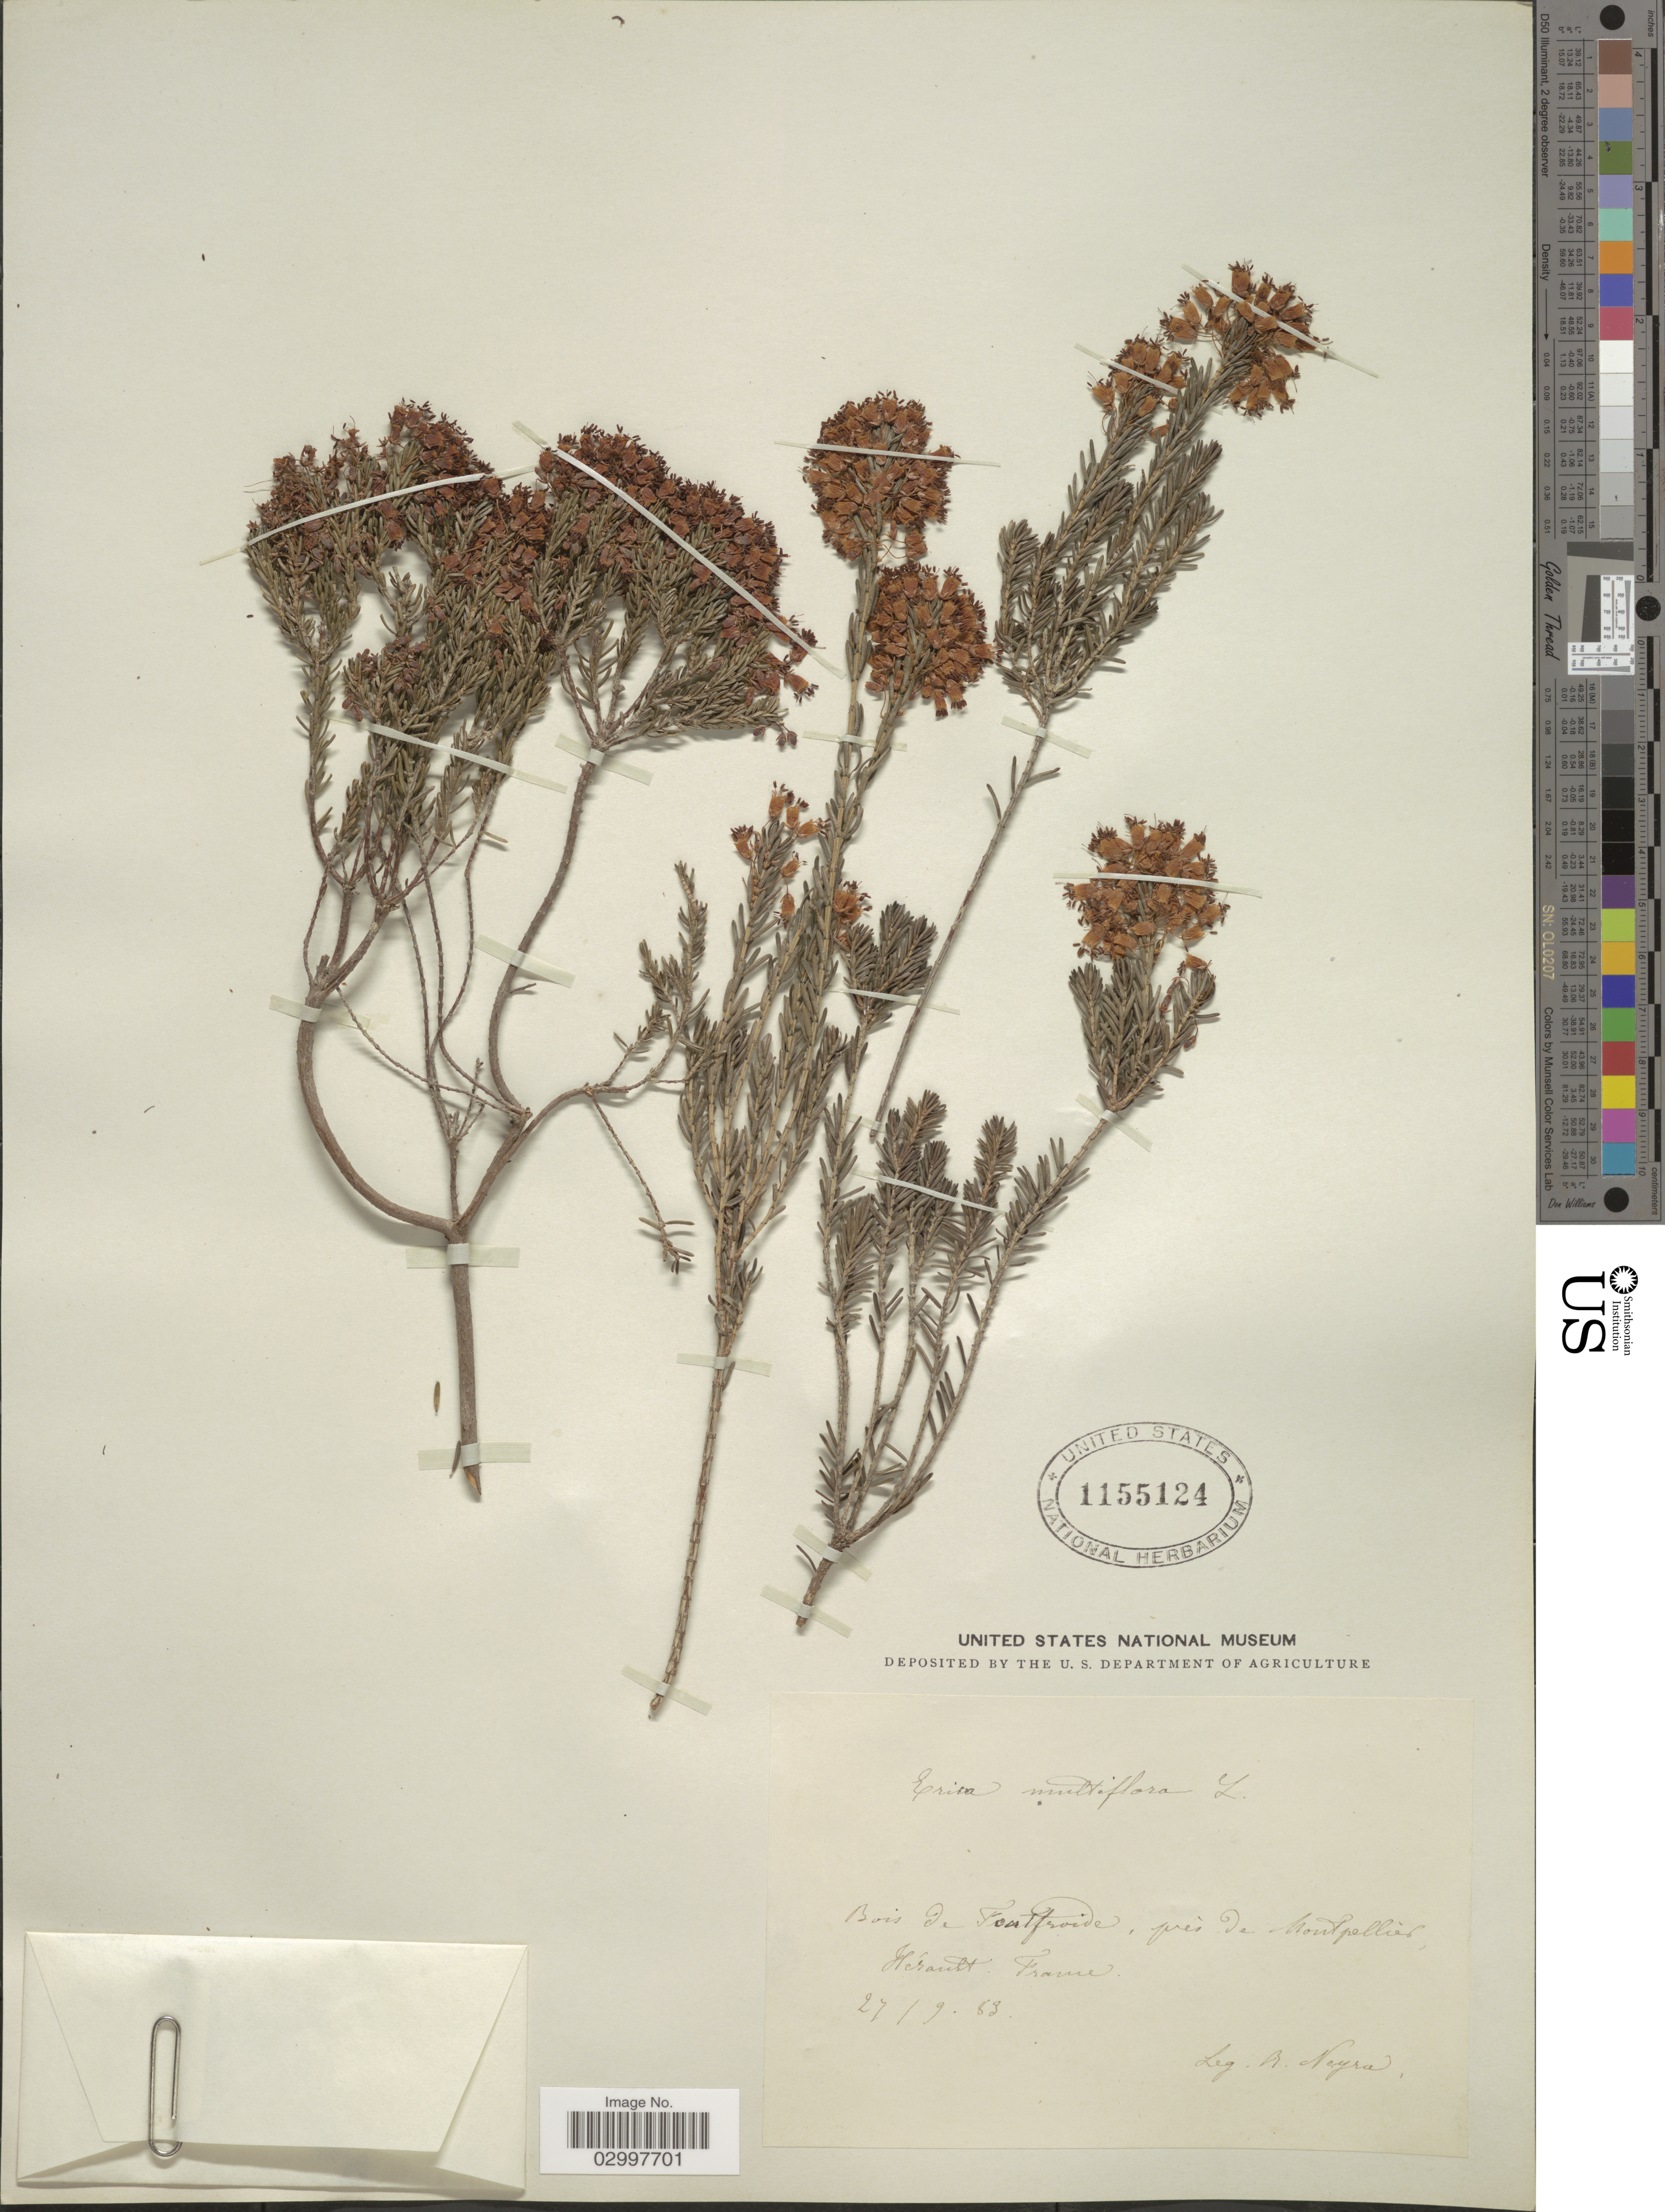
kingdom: Plantae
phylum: Tracheophyta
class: Magnoliopsida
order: Ericales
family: Ericaceae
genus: Erica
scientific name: Erica multiflora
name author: L.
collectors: R. Neyra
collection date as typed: Transcribed d/m/y: 27/9/63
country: France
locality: Bois de Fontfroide, près de Montpellier, Hérault.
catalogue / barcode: US 1155124